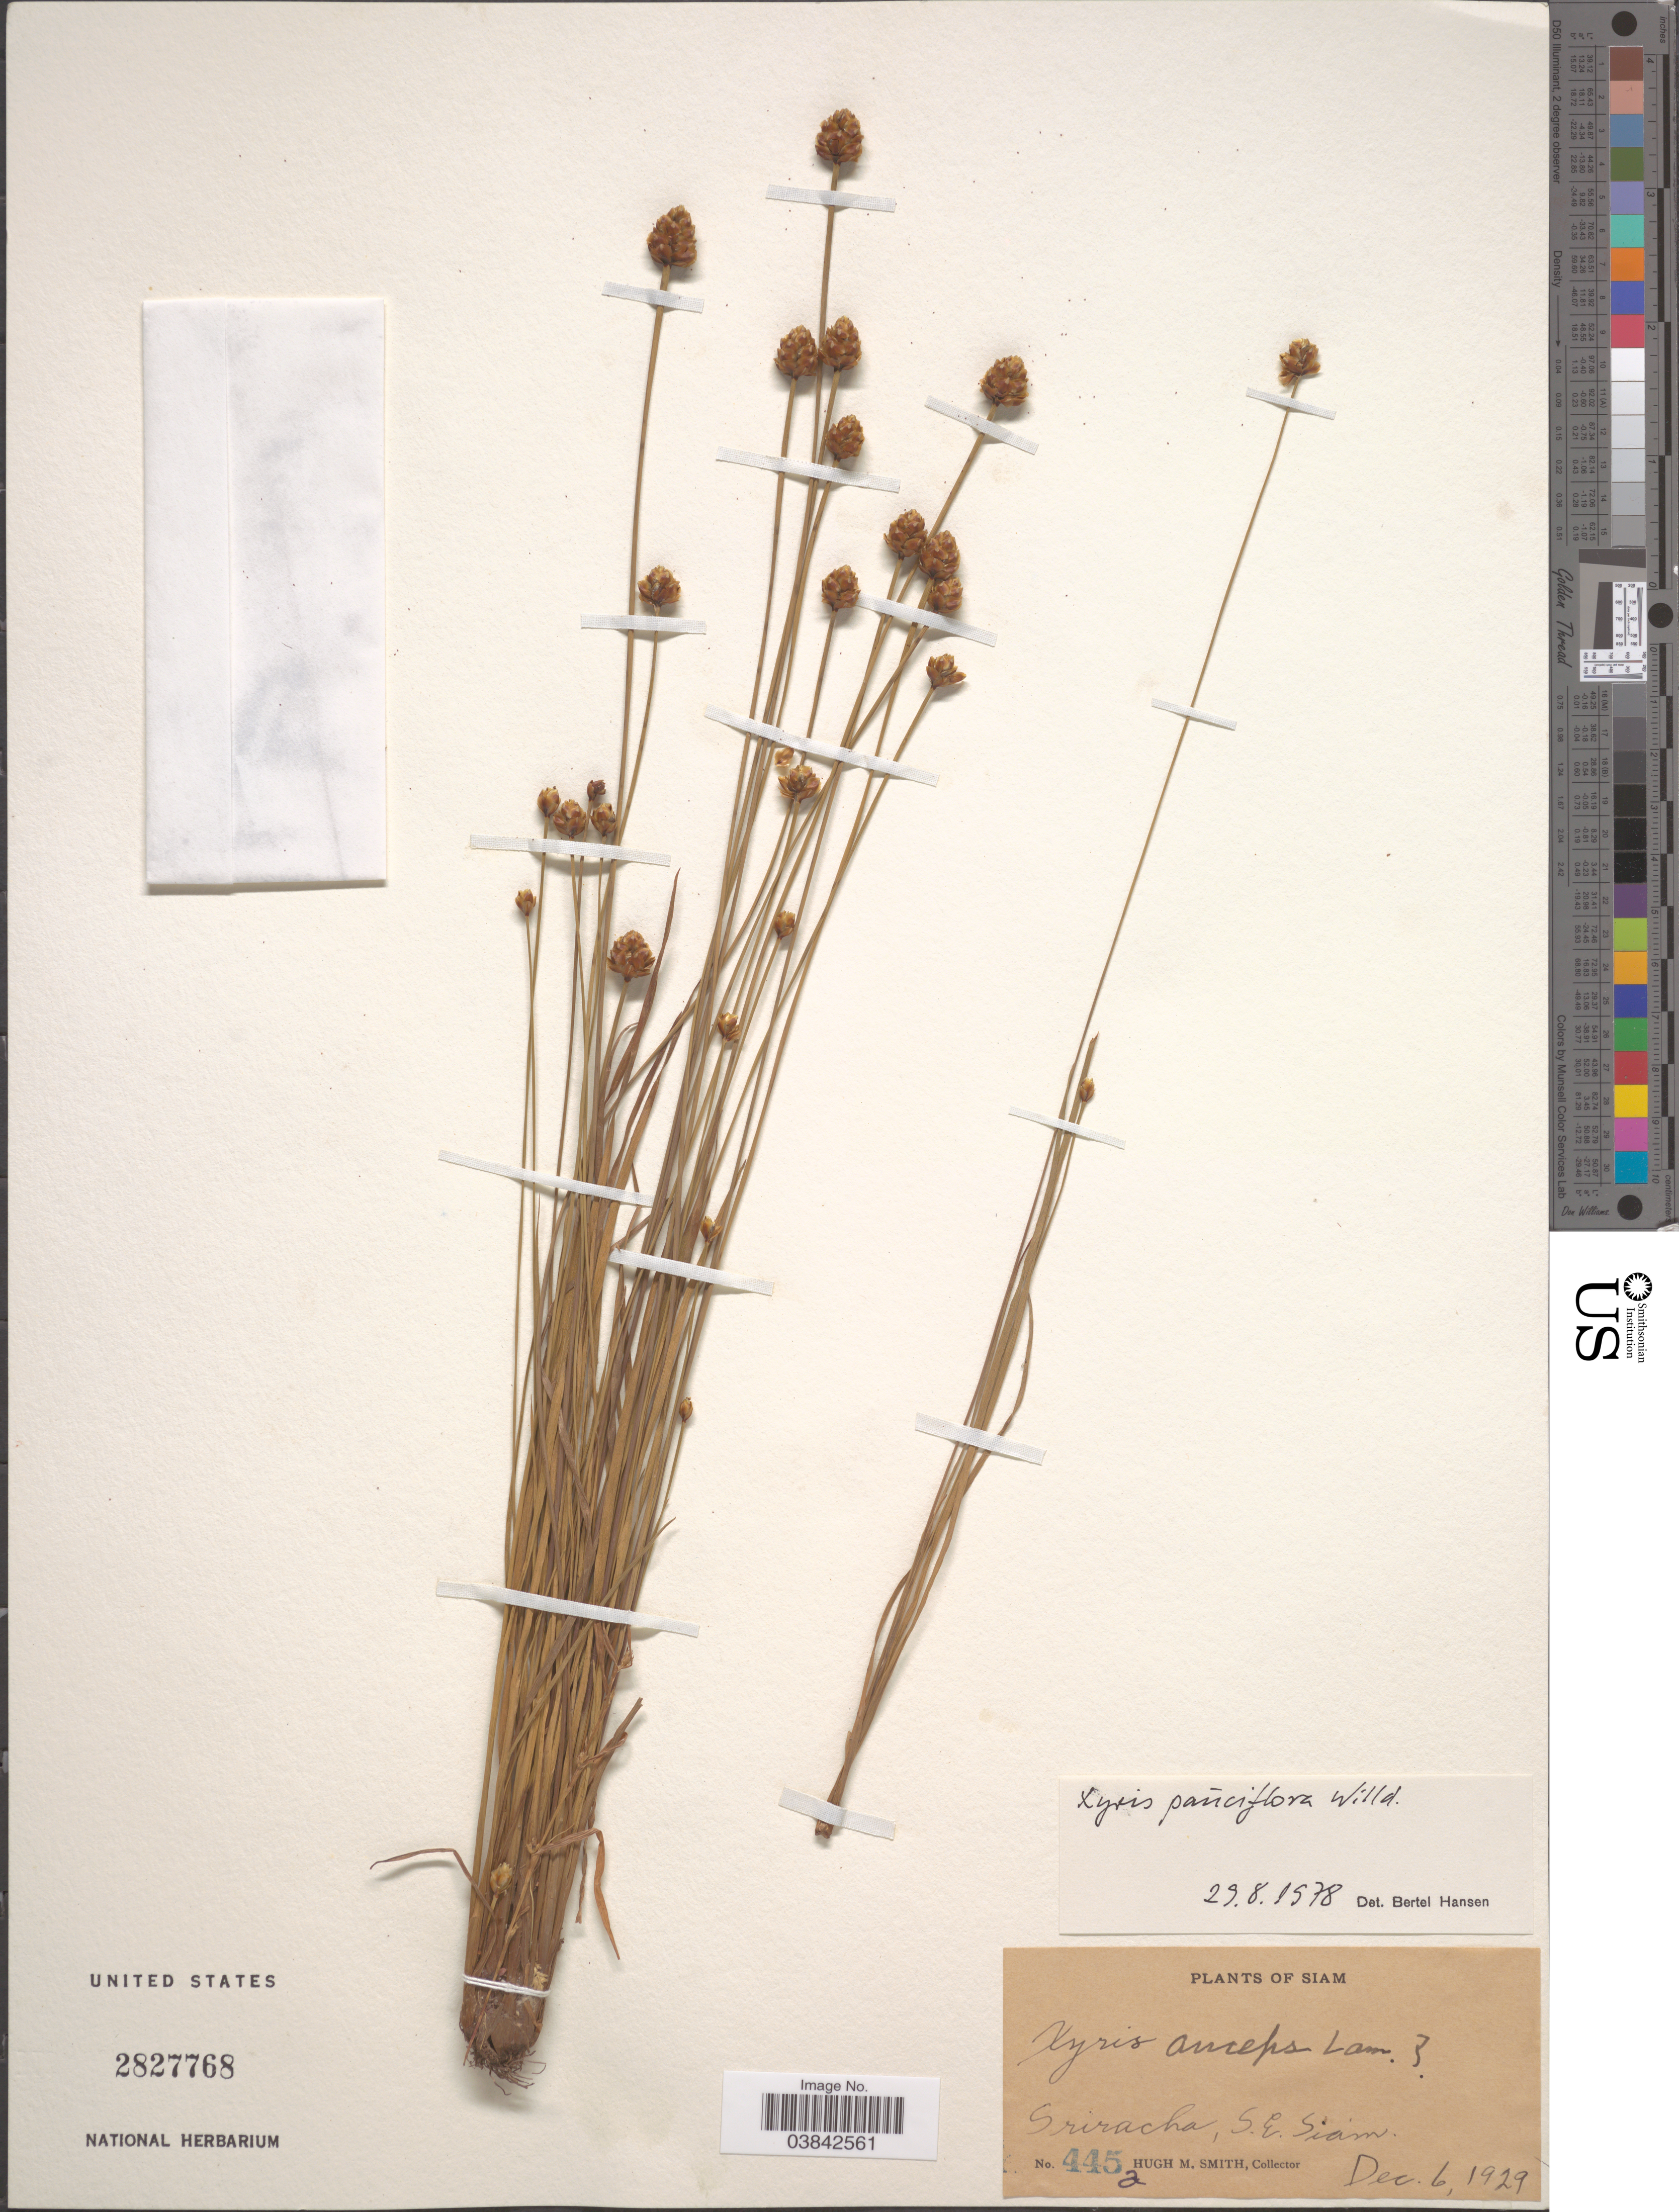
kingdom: Plantae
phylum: Tracheophyta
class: Liliopsida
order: Poales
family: Xyridaceae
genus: Xyris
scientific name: Xyris pauciflora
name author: Willd.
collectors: H. M. Smith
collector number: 445a*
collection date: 1929-12-06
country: Thailand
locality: Sriracha, S.E. Siam.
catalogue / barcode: US 2827768